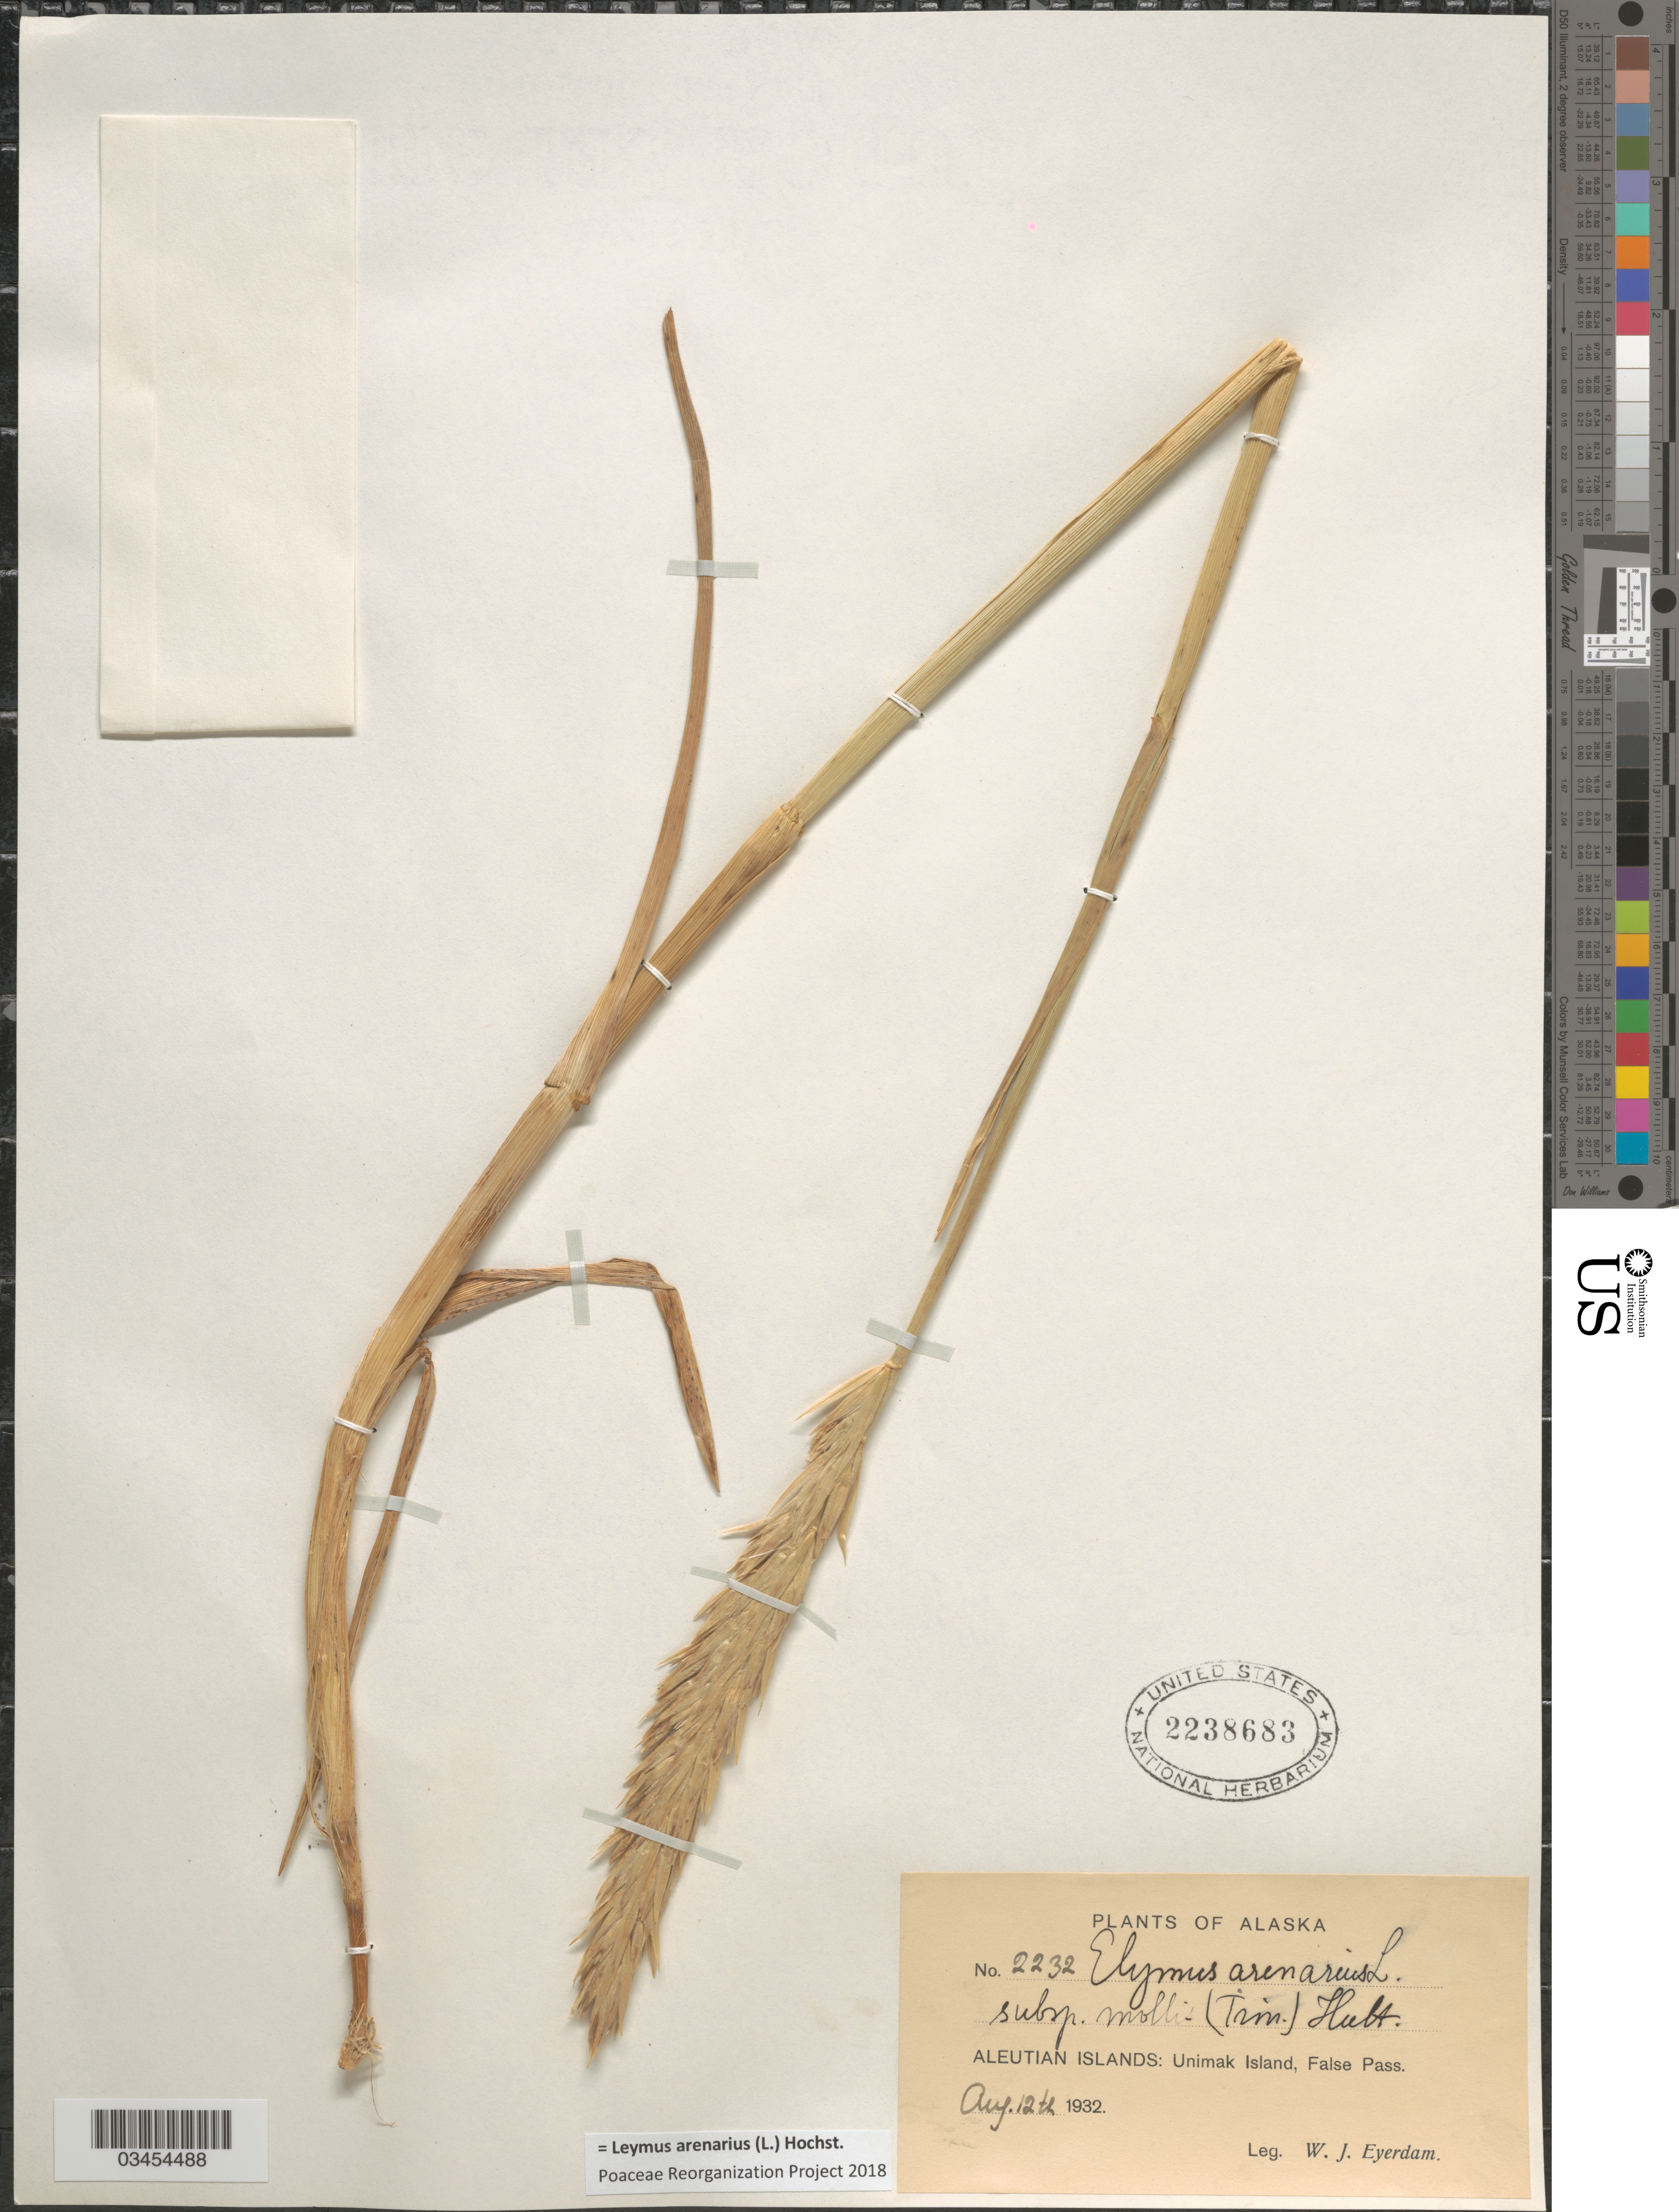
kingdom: Plantae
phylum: Tracheophyta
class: Liliopsida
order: Poales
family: Poaceae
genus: Leymus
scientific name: Leymus mollis subsp. mollis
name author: (Trin.) Pilg.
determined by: Soreng, Robert J., Research Associate (BOT), Smithsonian Institution - National Museum of Natural History (UNITED STATES)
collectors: W. J. Eyerdam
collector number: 2232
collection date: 1932-08-12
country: United States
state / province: Alaska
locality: Aleutian Islands: Unimak Island, False Pass.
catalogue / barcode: US 2238683